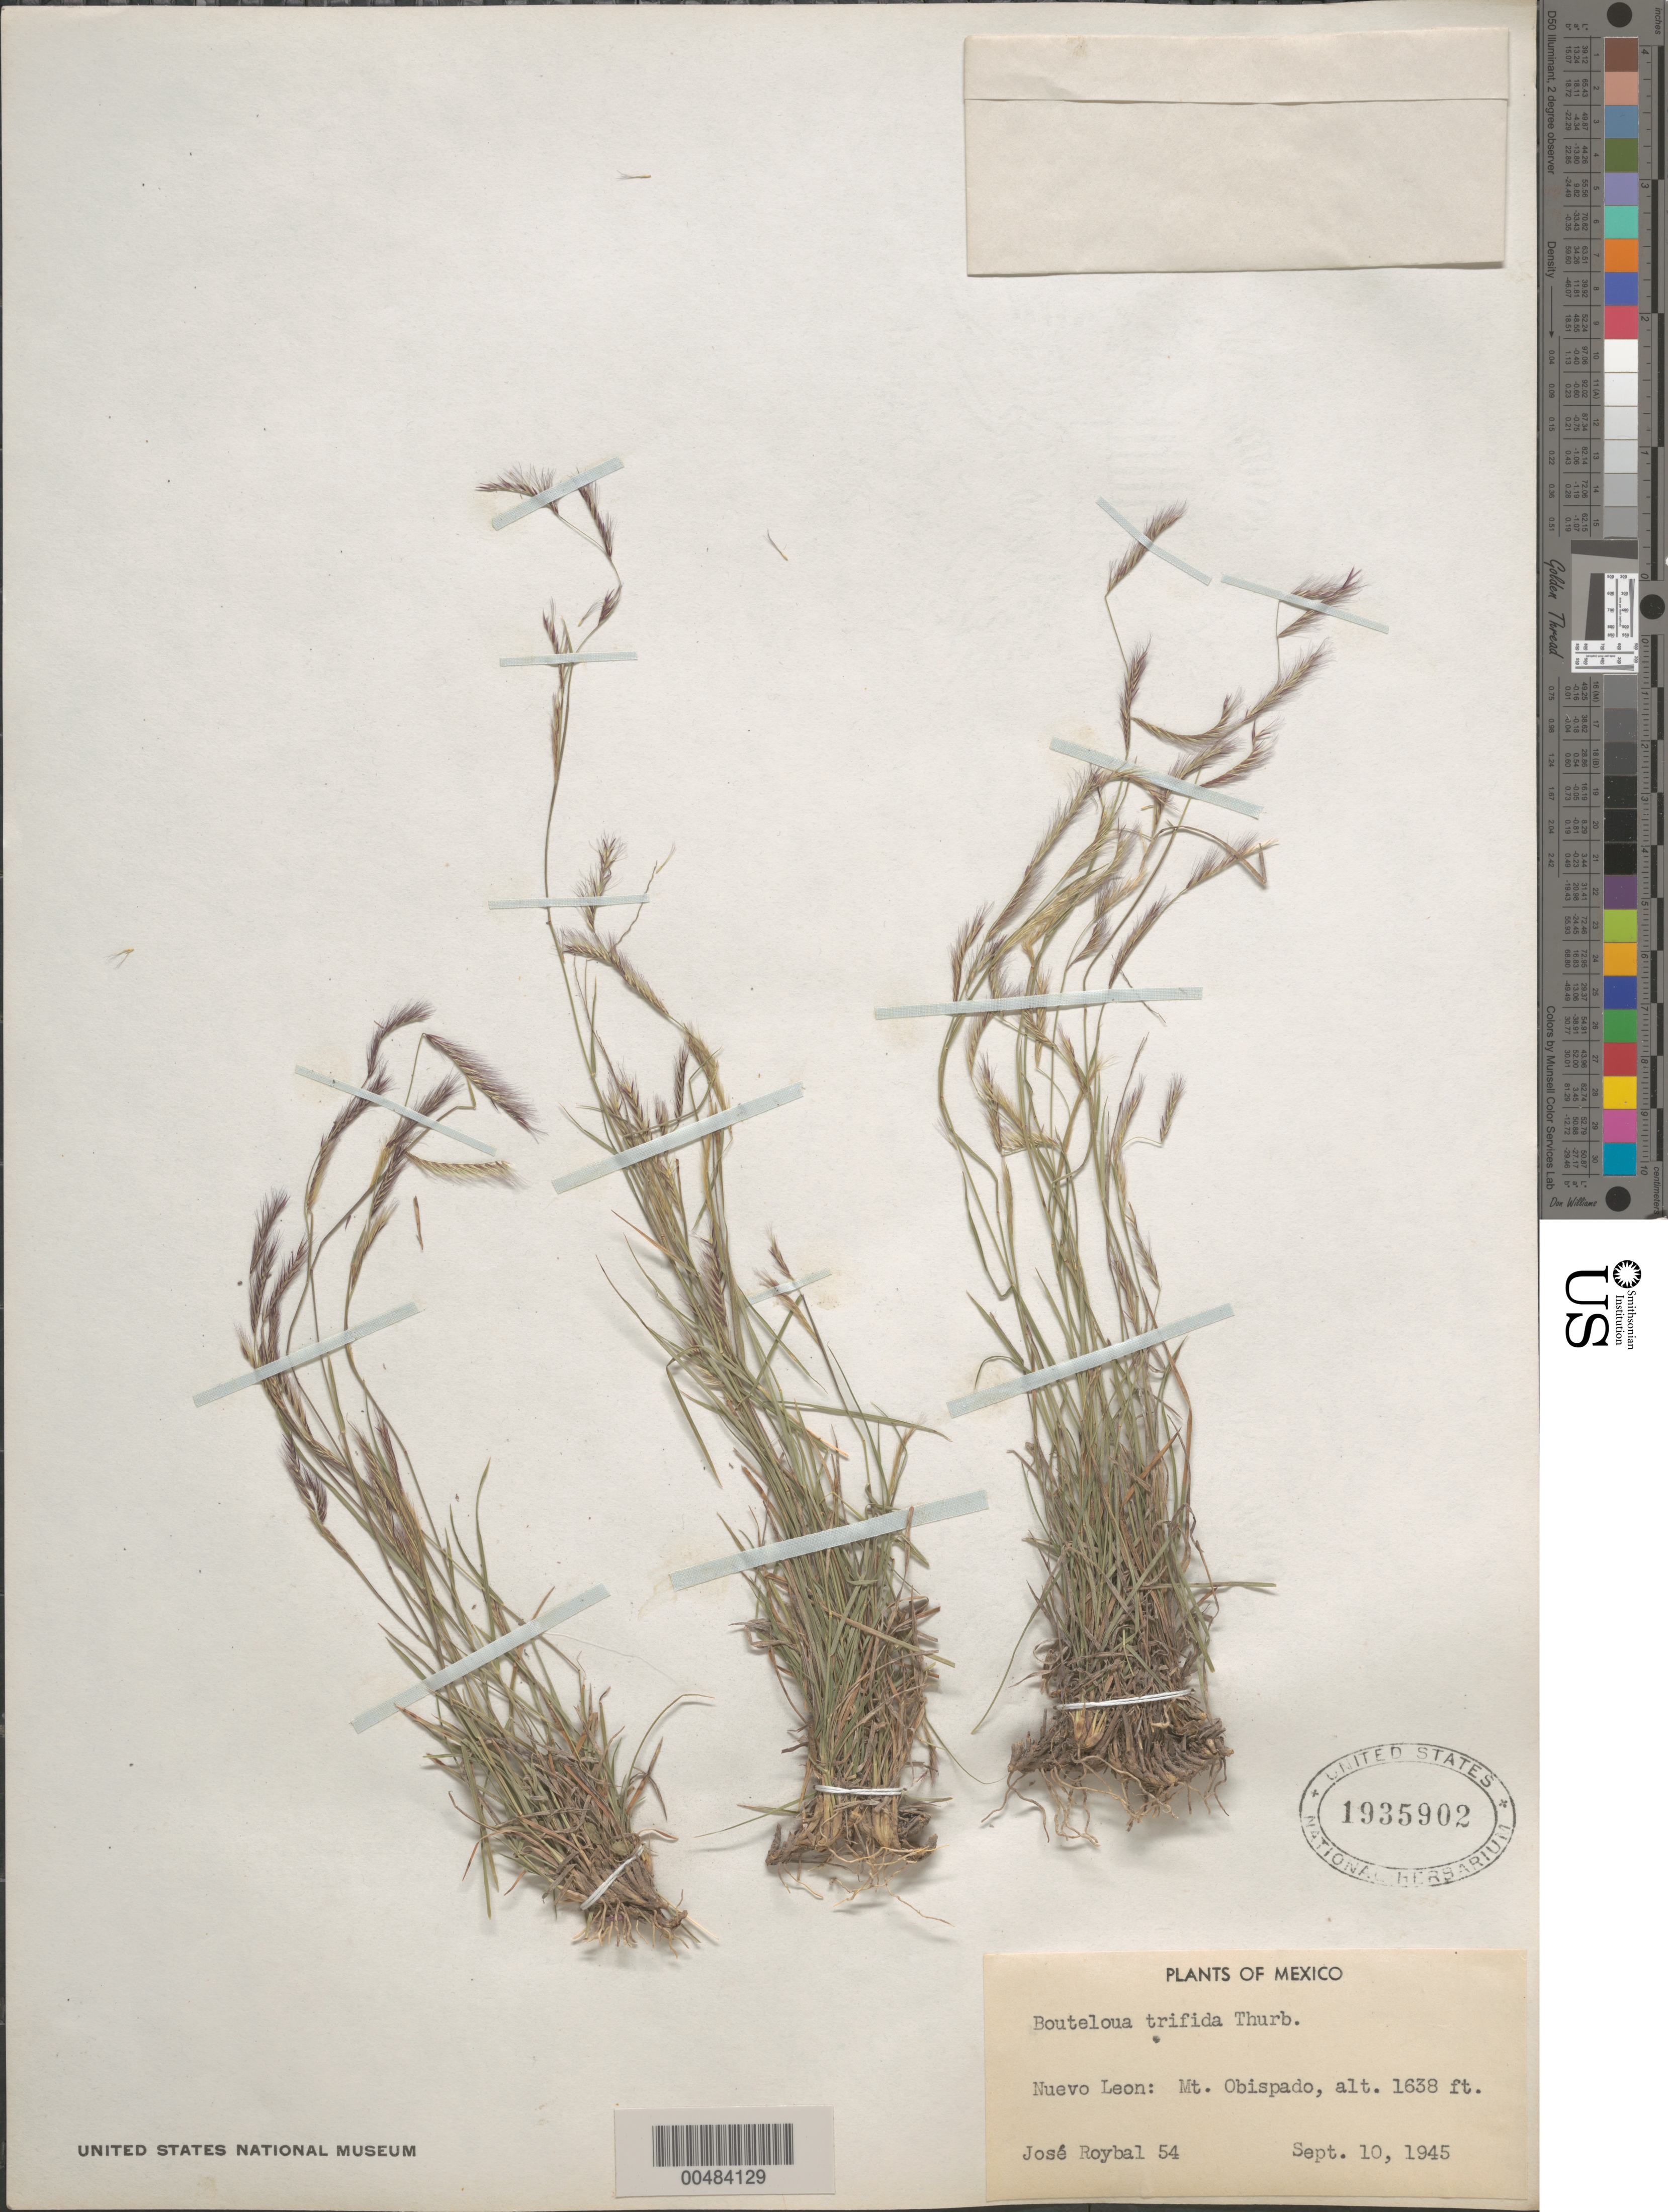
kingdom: Plantae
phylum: Tracheophyta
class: Liliopsida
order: Poales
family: Poaceae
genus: Bouteloua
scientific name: Bouteloua trifida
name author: Thurb.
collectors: J. J. Roybal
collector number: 54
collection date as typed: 10 Sep 1945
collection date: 1945-09-10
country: Mexico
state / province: Nuevo León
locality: Mt. Obispado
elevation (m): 499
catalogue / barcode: US 1935902